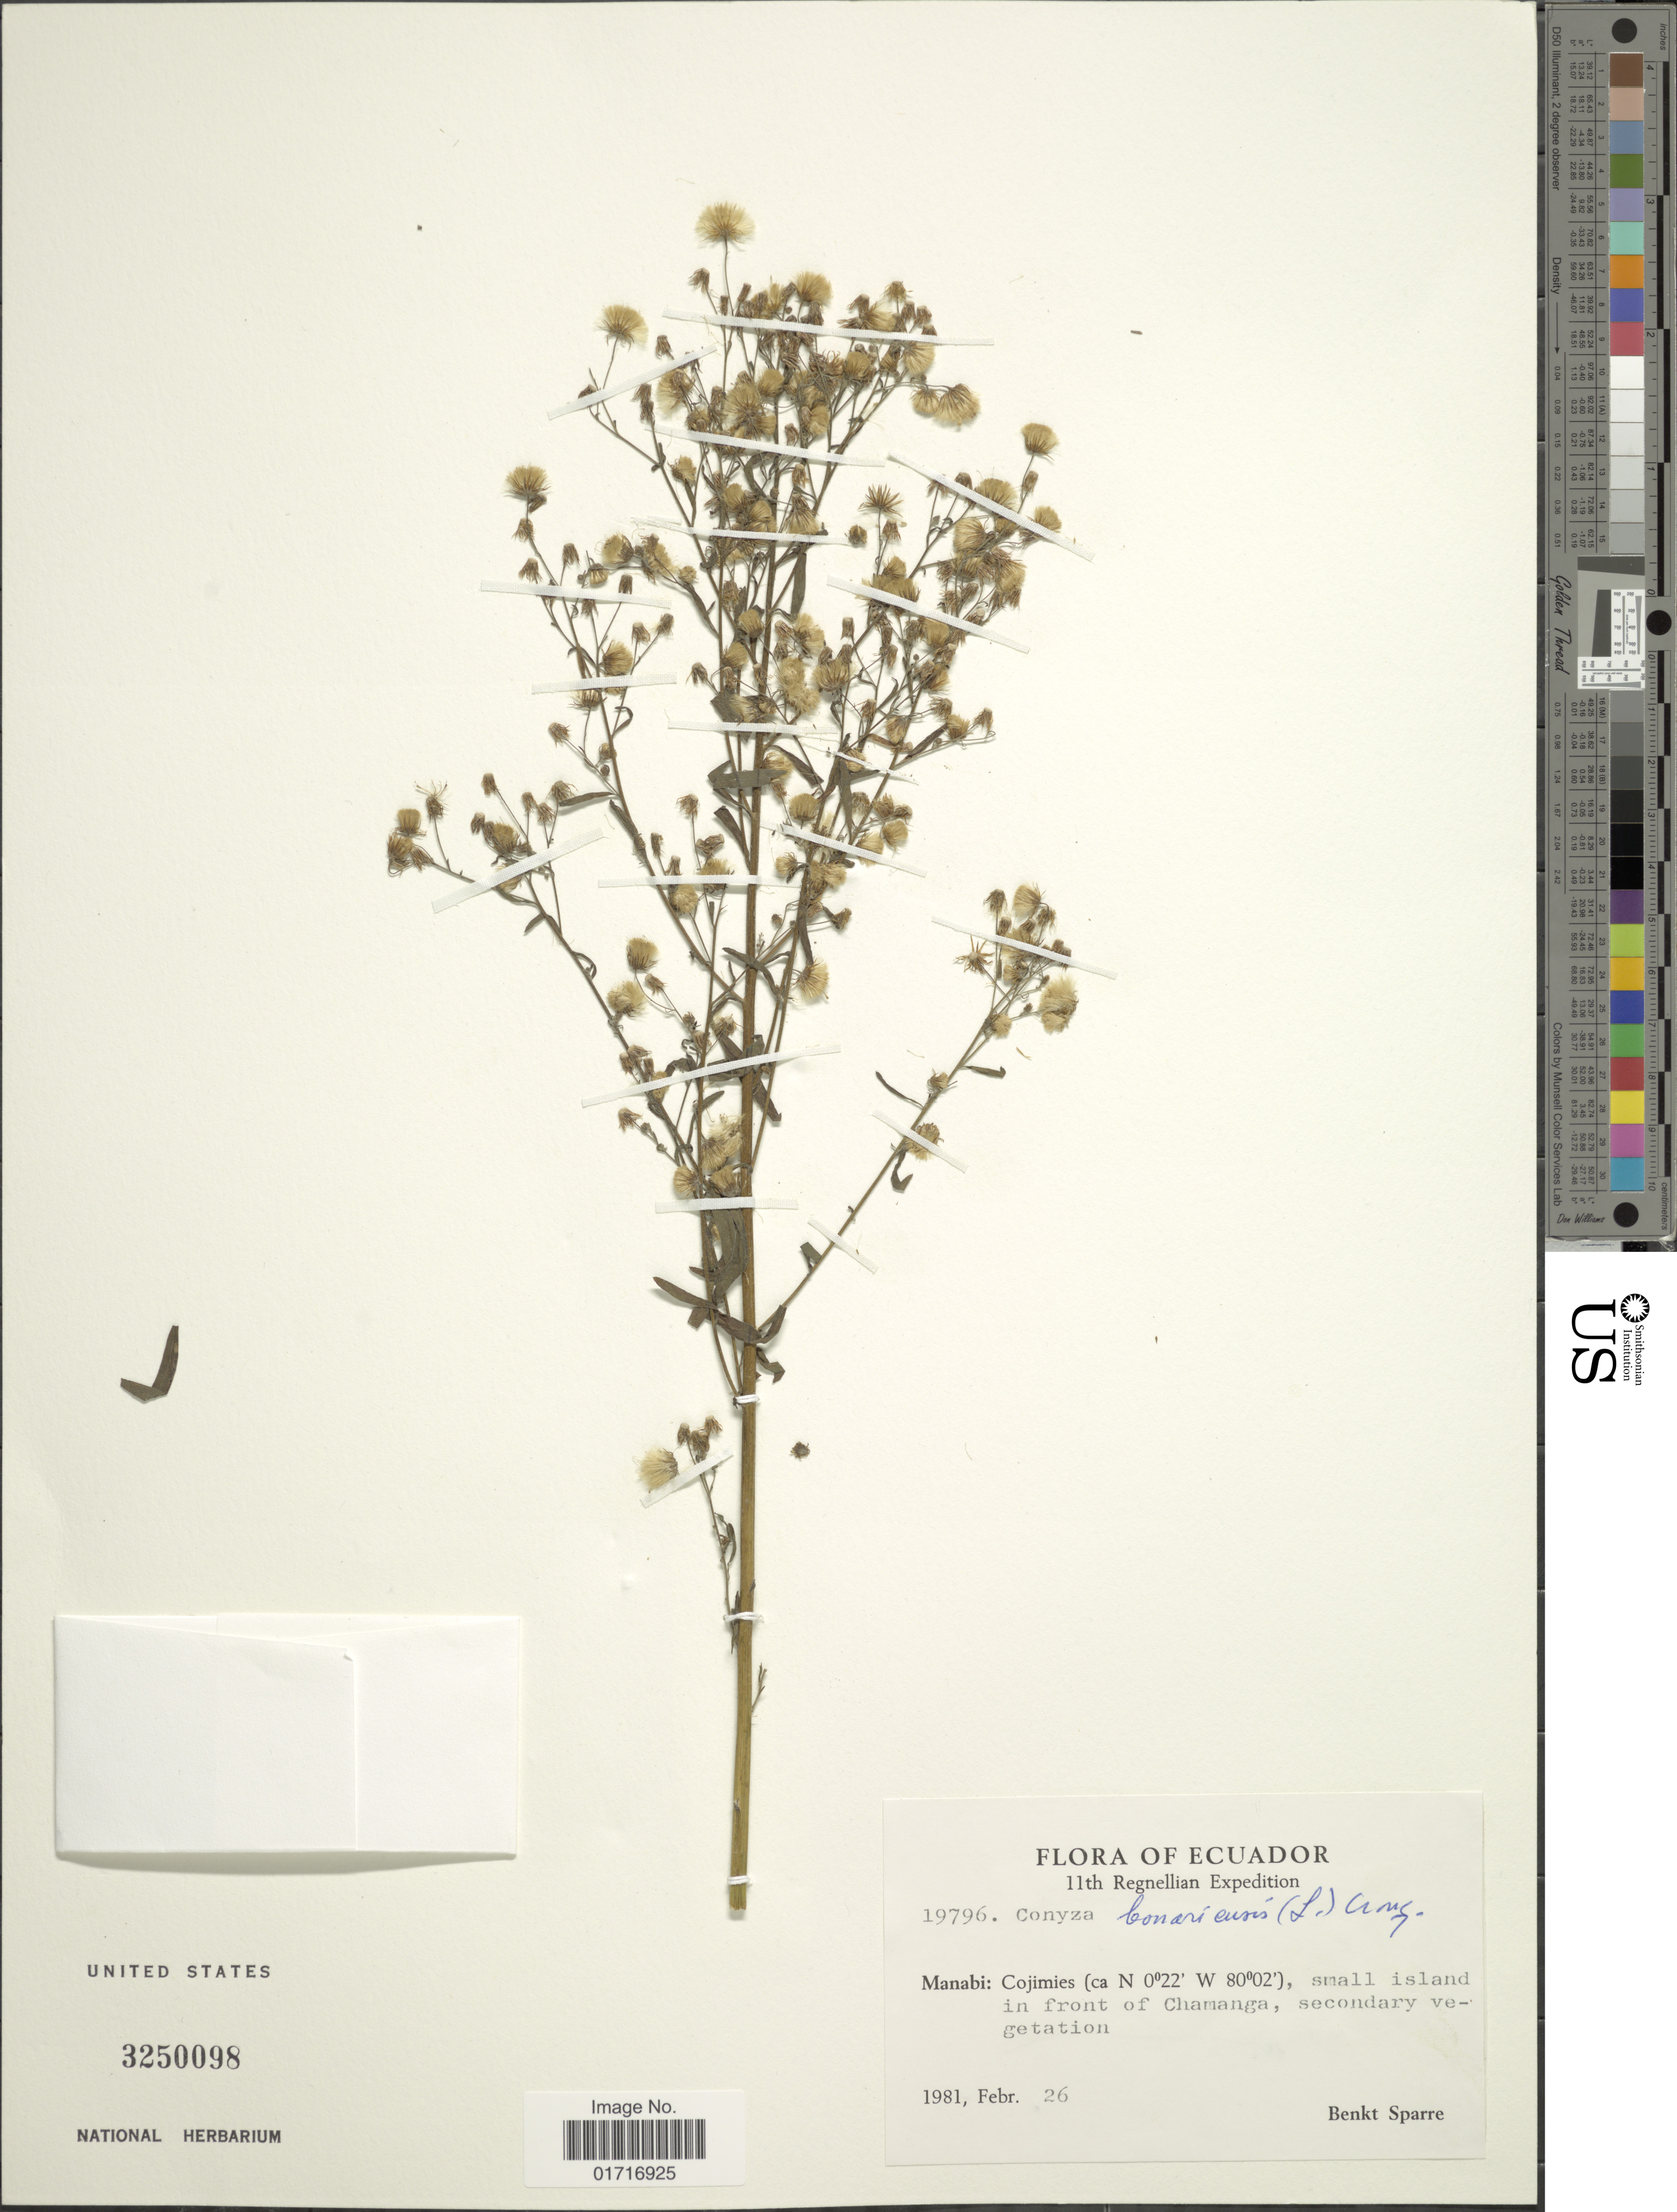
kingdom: Plantae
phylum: Tracheophyta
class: Magnoliopsida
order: Asterales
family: Asteraceae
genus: Conyza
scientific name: Conyza bonariensis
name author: (L.) Cronq.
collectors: B. Sparre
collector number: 19796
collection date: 1981-02-26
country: Ecuador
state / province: Manabí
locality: Manabi: Cojimies , small island in front of Chamanga.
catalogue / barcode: US 3250098